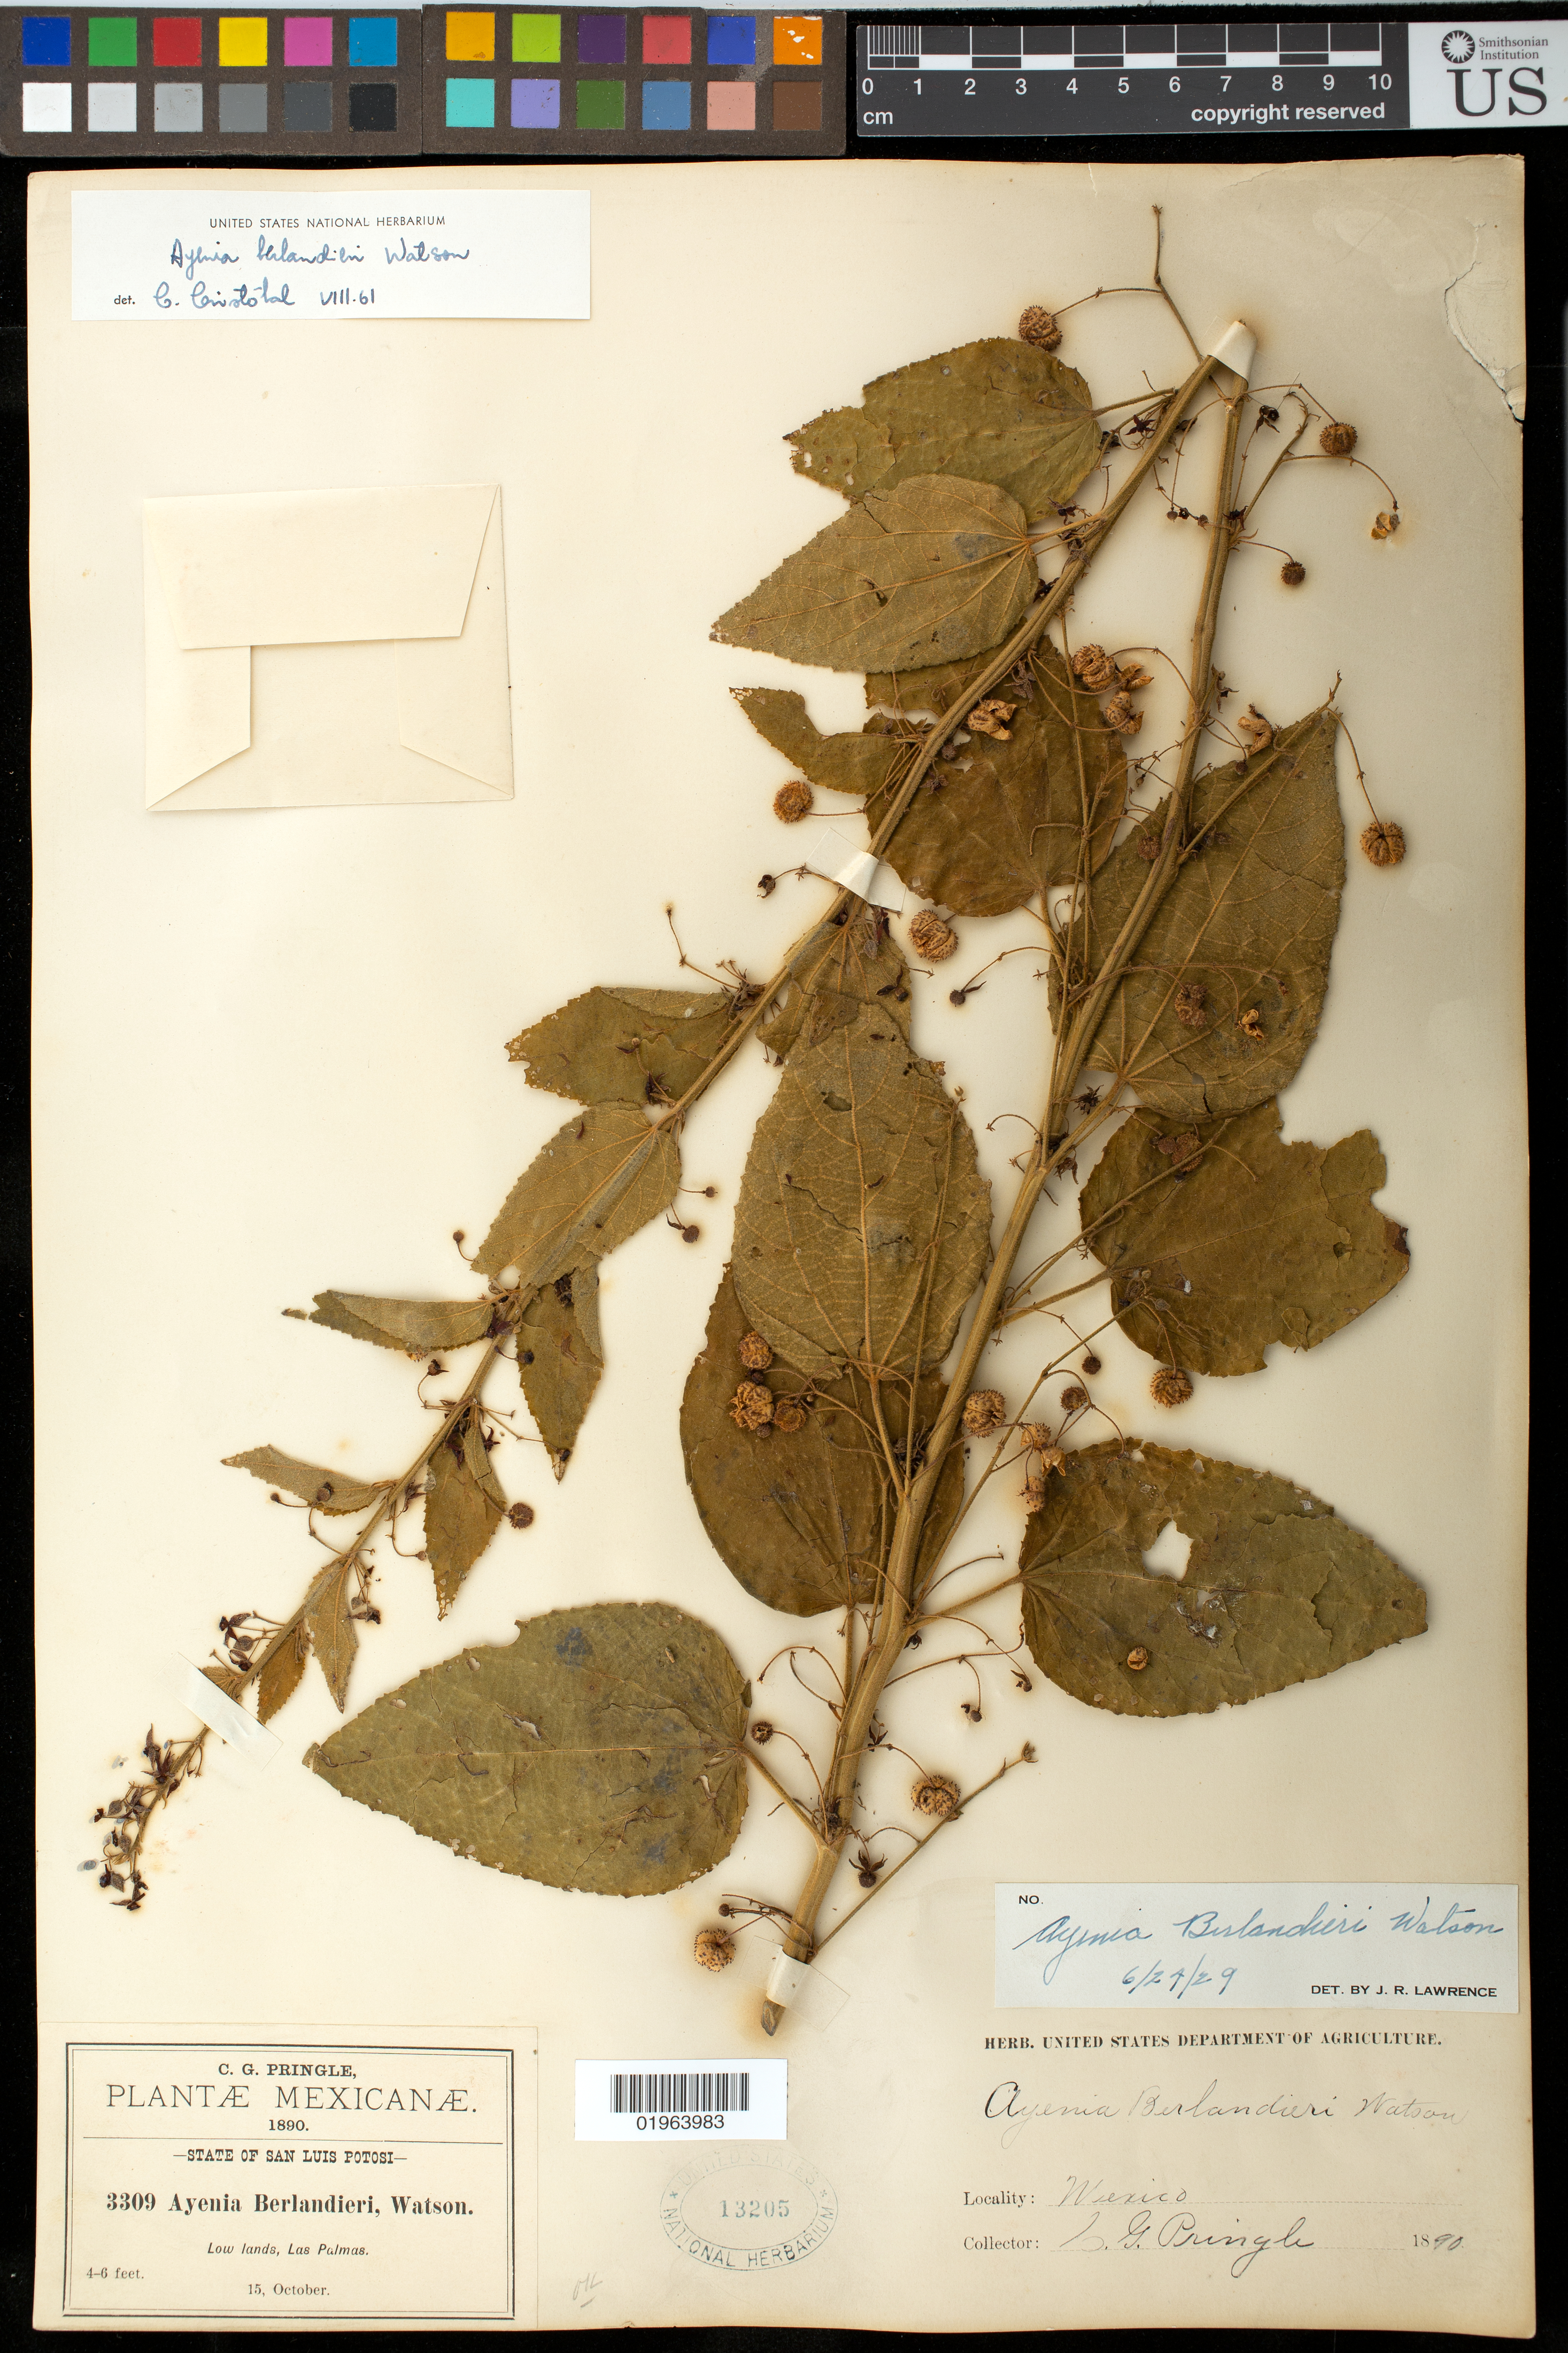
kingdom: Plantae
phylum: Tracheophyta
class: Magnoliopsida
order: Malvales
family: Malvaceae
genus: Ayenia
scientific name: Ayenia berlandieri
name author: S. Watson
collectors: C. G. Pringle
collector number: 3309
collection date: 1890-10-15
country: Mexico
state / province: San Luis Potosí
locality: State of San Luis Potosi, Low forests, Las Palmas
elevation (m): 3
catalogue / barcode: US 13205